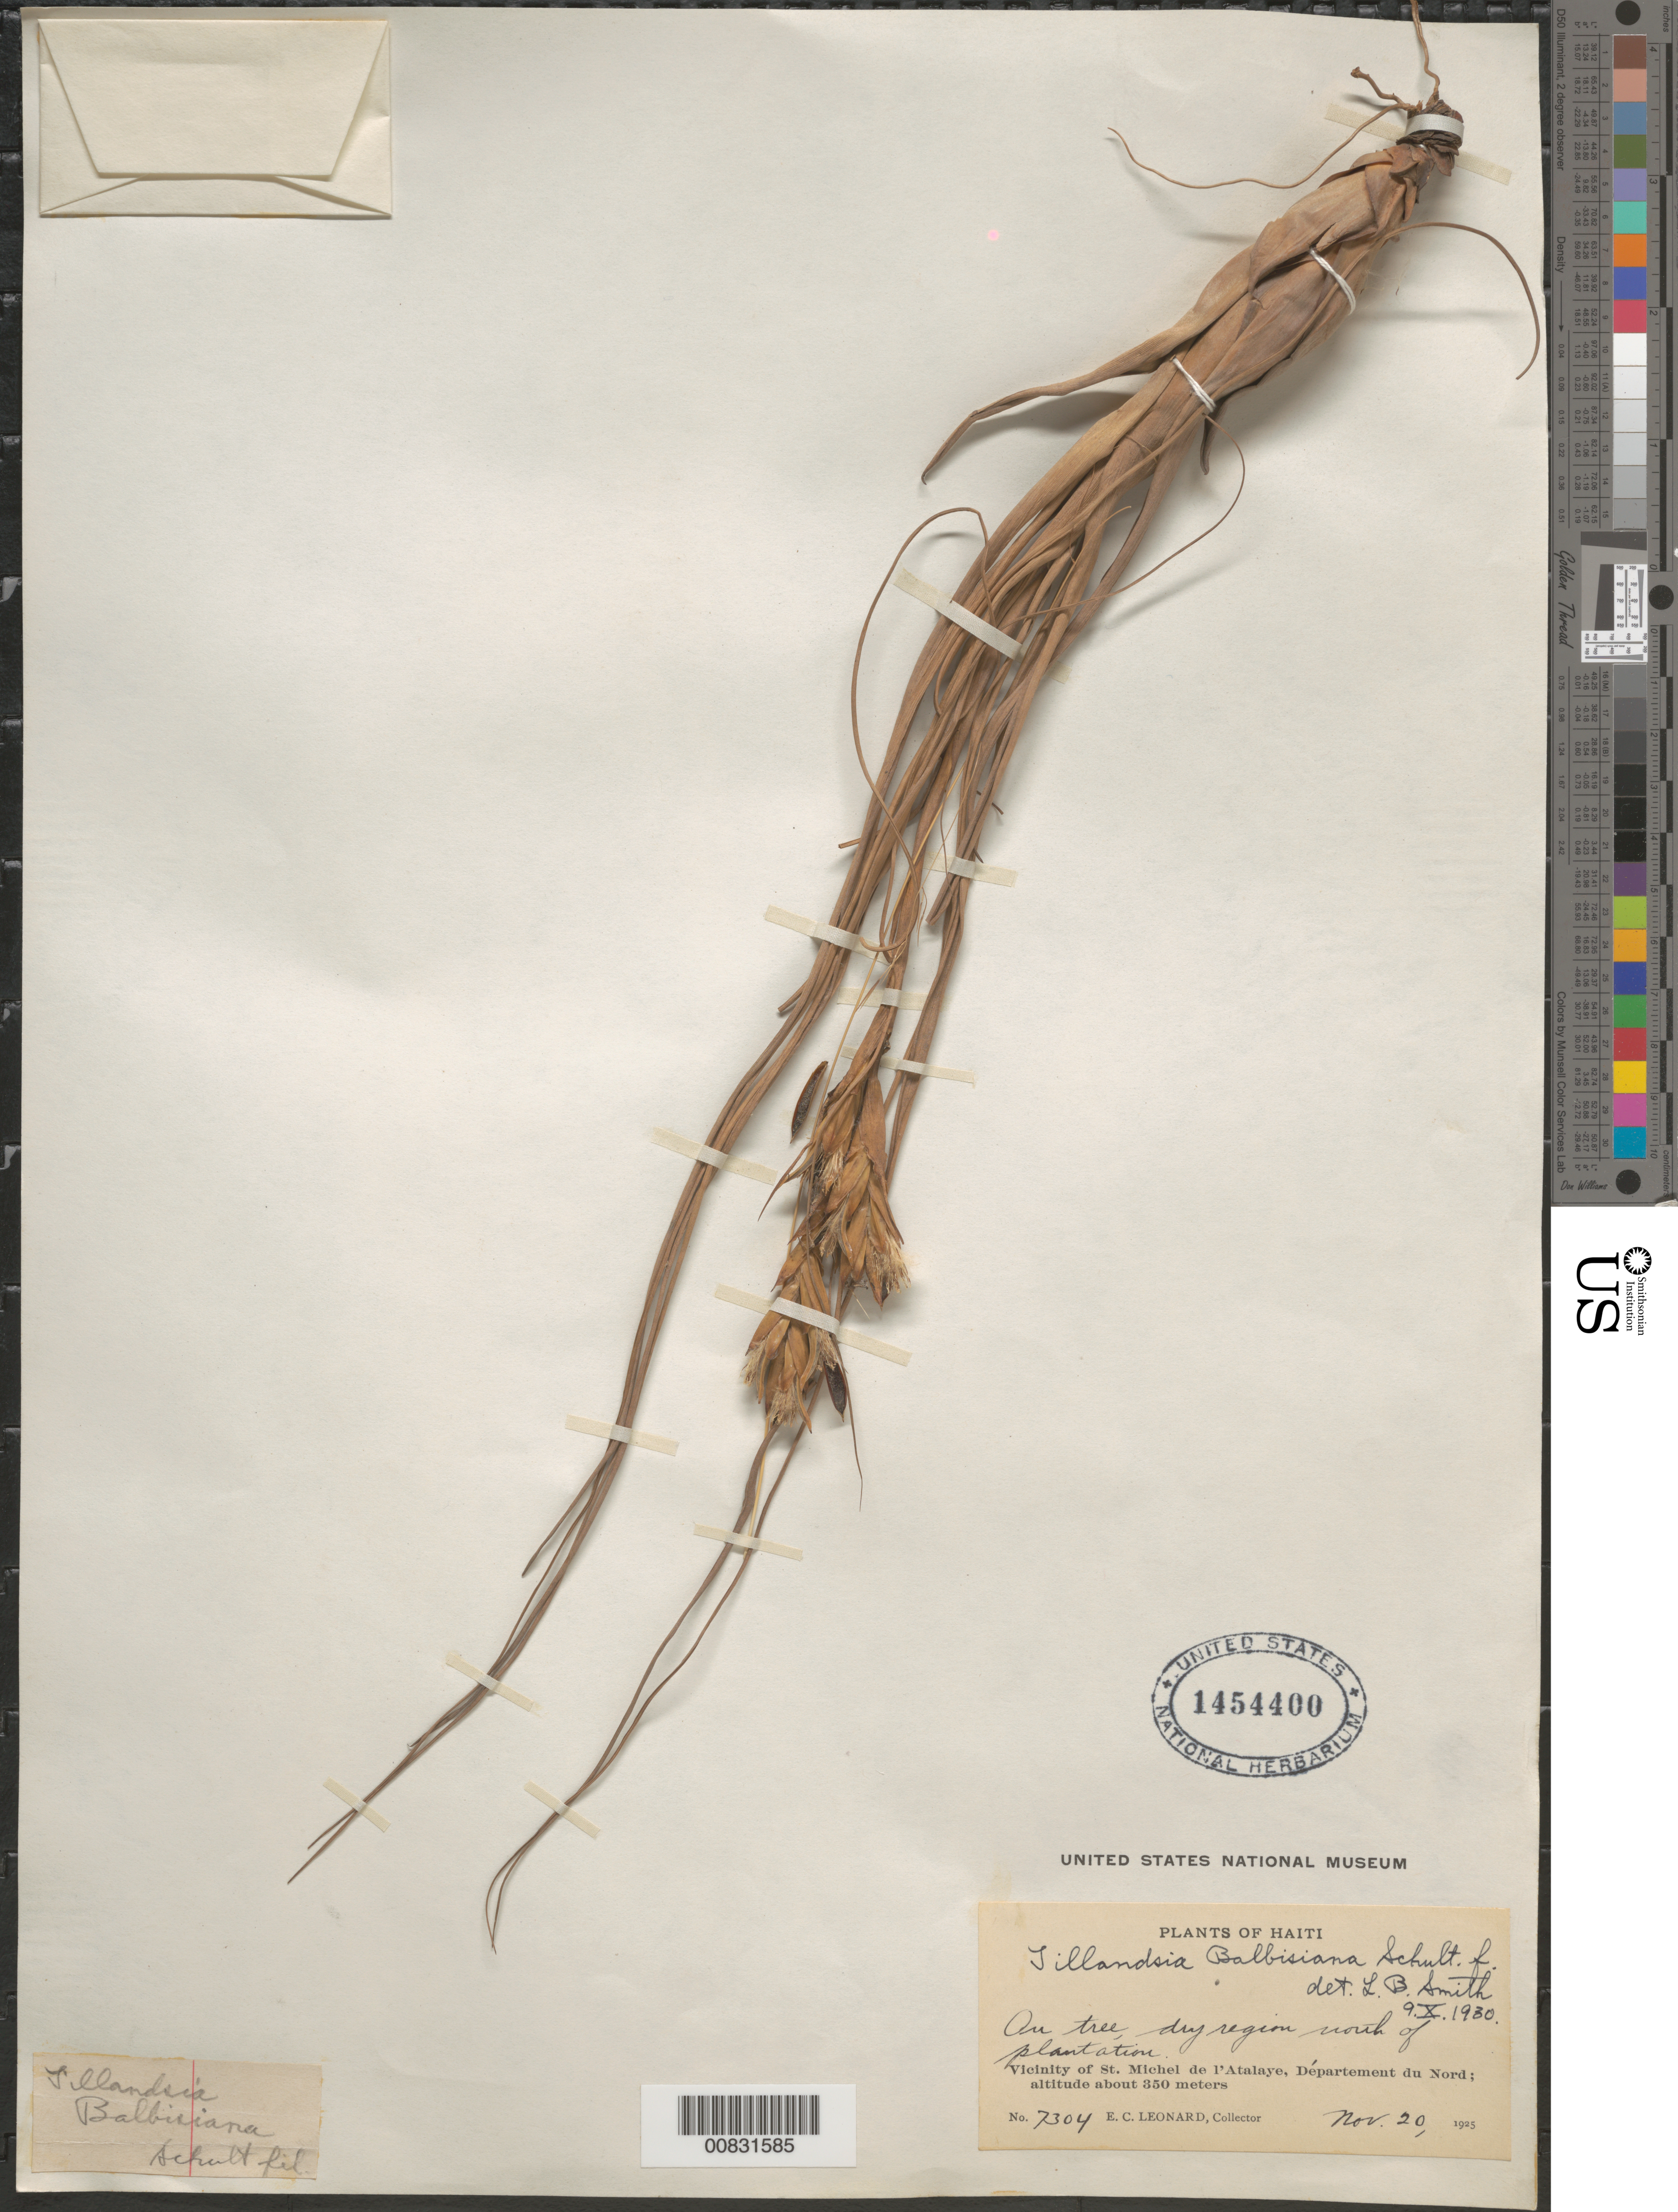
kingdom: Plantae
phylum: Tracheophyta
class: Liliopsida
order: Poales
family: Bromeliaceae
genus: Tillandsia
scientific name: Tillandsia balbisiana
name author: Schult. f.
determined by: Smith, Lyman B., (US), NMNH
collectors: E. C. Leonard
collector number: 7304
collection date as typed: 20 Nov 1925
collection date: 1925-11-20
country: Haiti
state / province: Nord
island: Hispaniola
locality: Vicinity of St. Michel de l'Atalaye, Département du Nord. Dry region north of plantation.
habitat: On tree. Dry region.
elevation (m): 350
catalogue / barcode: US 1454400